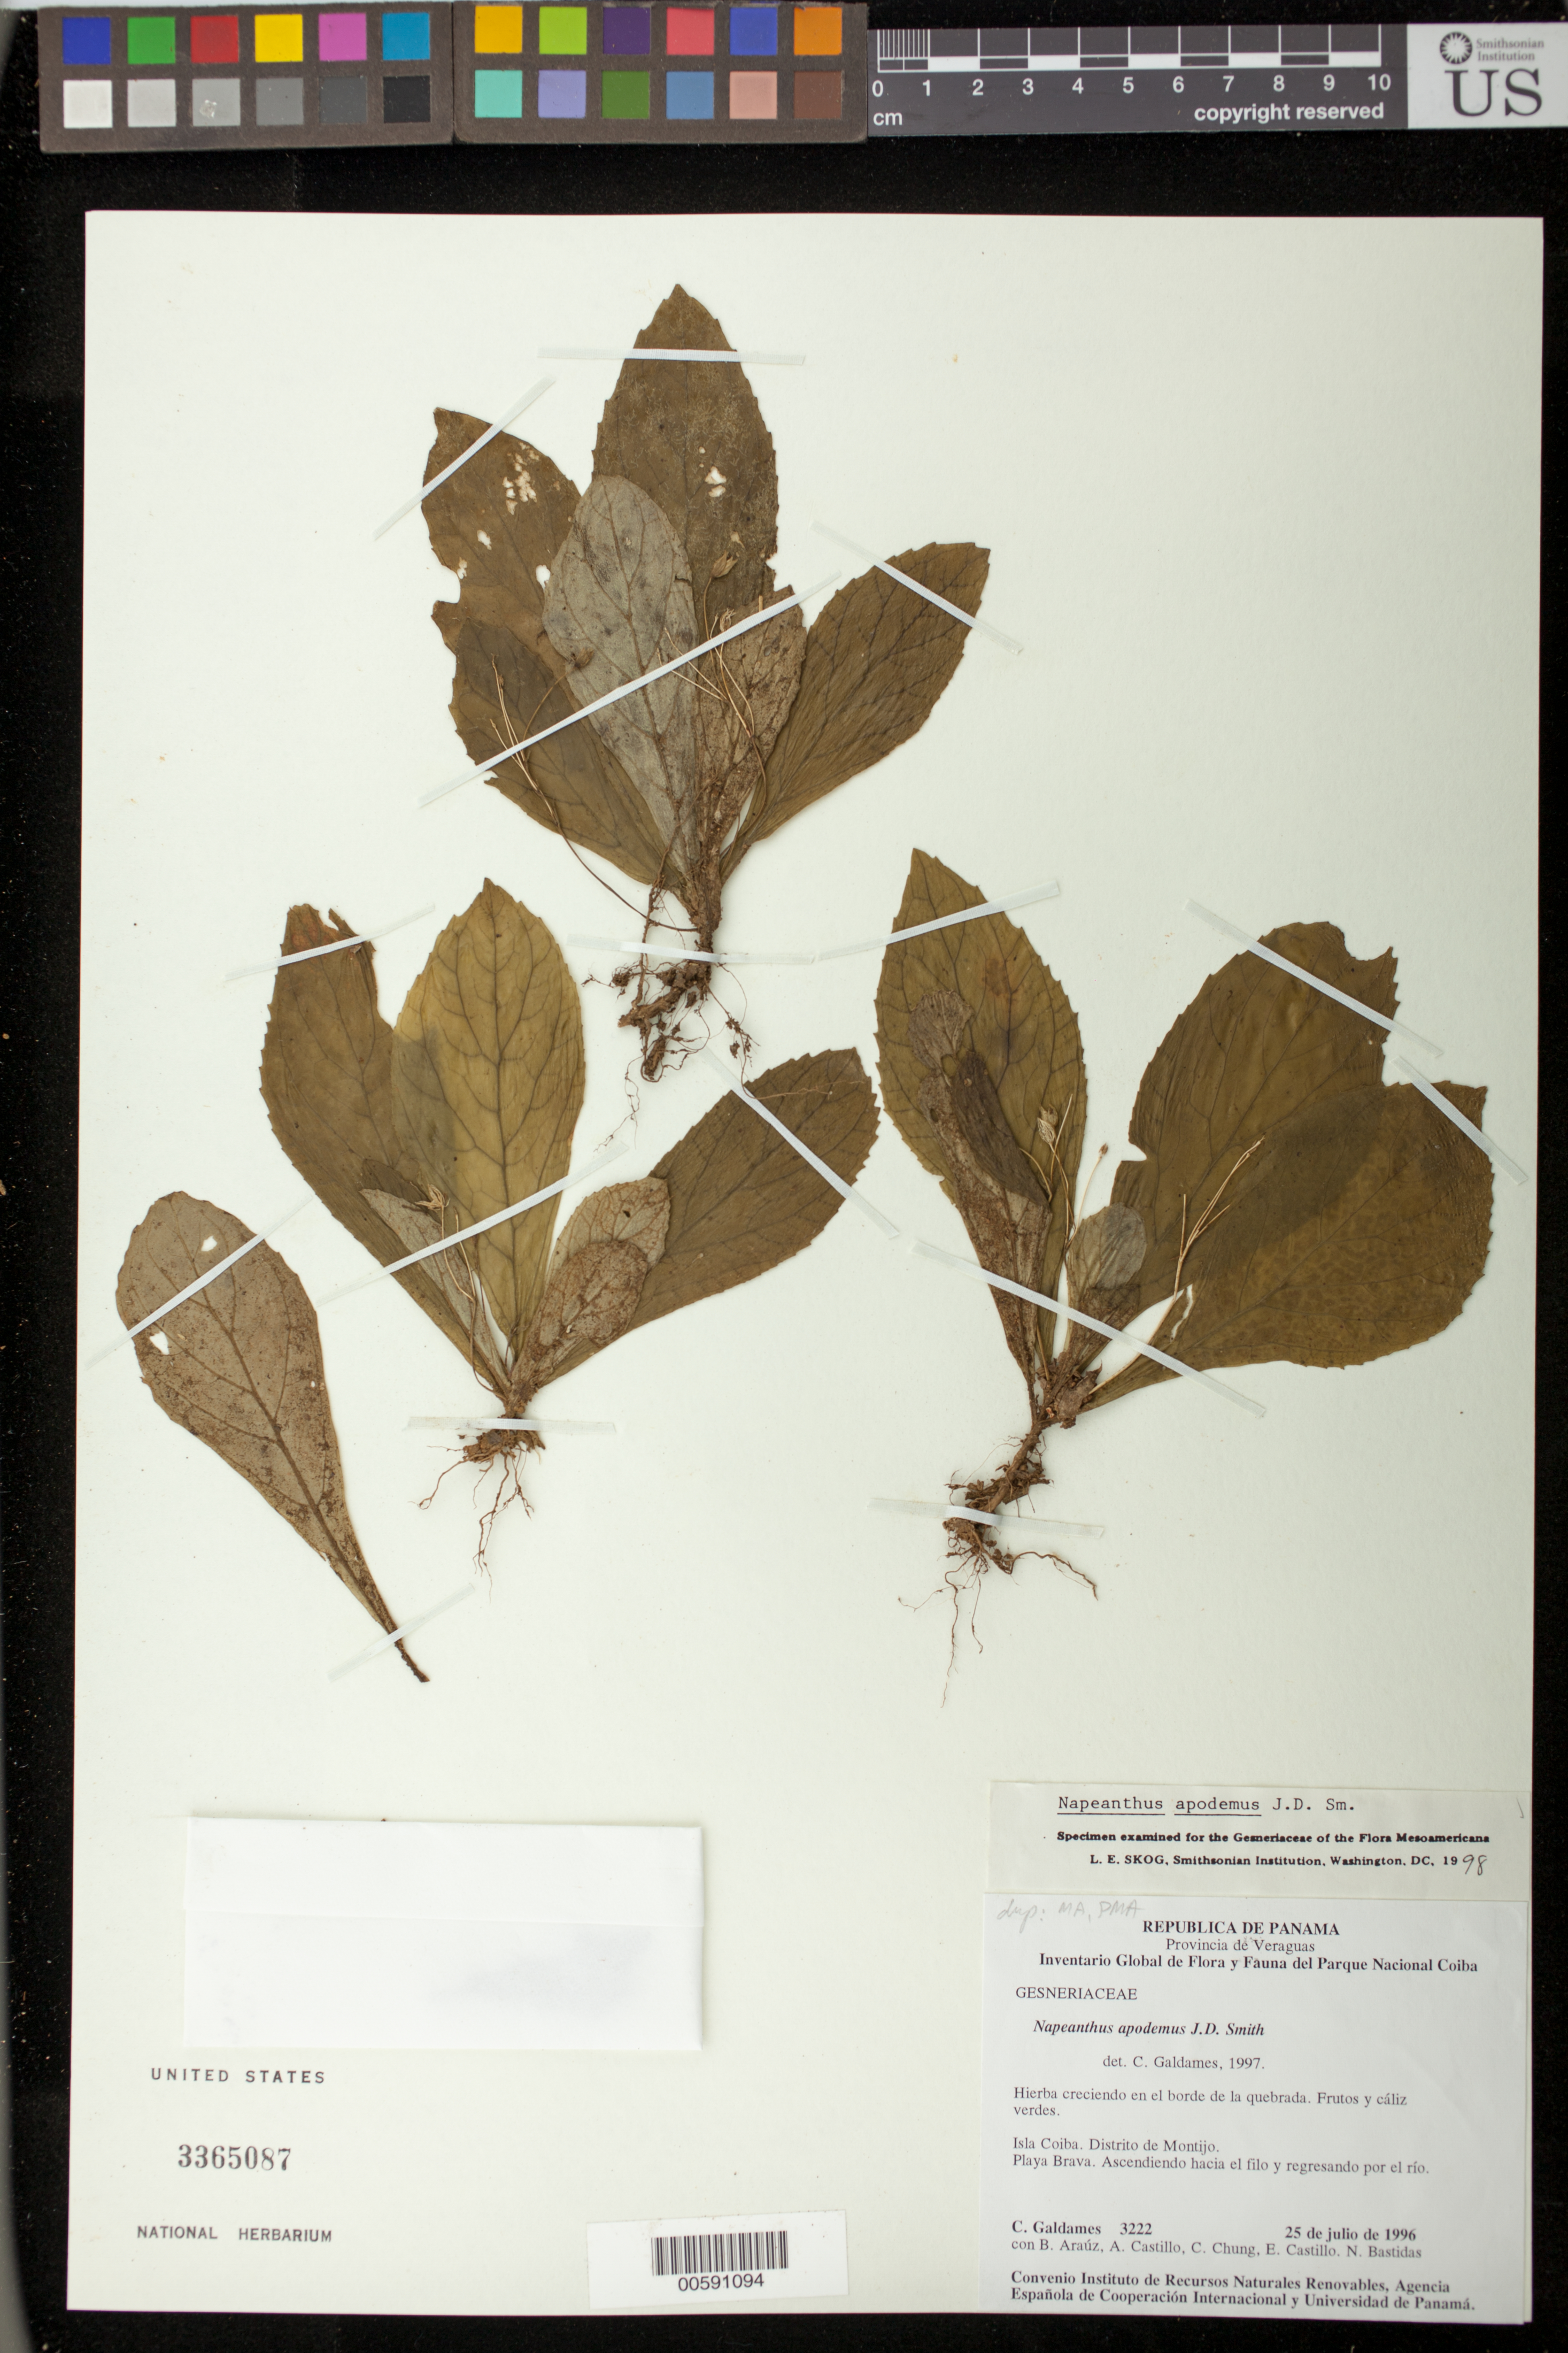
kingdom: Plantae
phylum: Tracheophyta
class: Magnoliopsida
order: Lamiales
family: Gesneriaceae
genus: Napeanthus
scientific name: Napeanthus apodemus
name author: Donn. Sm.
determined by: Skog, Laurence E.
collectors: C. Galdames, B. Araúz, A. Castillo, C. Chung, E. Castillo & N. Bastidas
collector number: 3222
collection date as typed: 25 Jul 1996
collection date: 1996-07-25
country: Panama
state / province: Veraguas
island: Coiba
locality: Isla Coiba, Distrito de Montijo; Playa Brava, ascendiendo hacia el filo y regresando por el río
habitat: Creciendo en el borde de la quebrada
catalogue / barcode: US 3365087